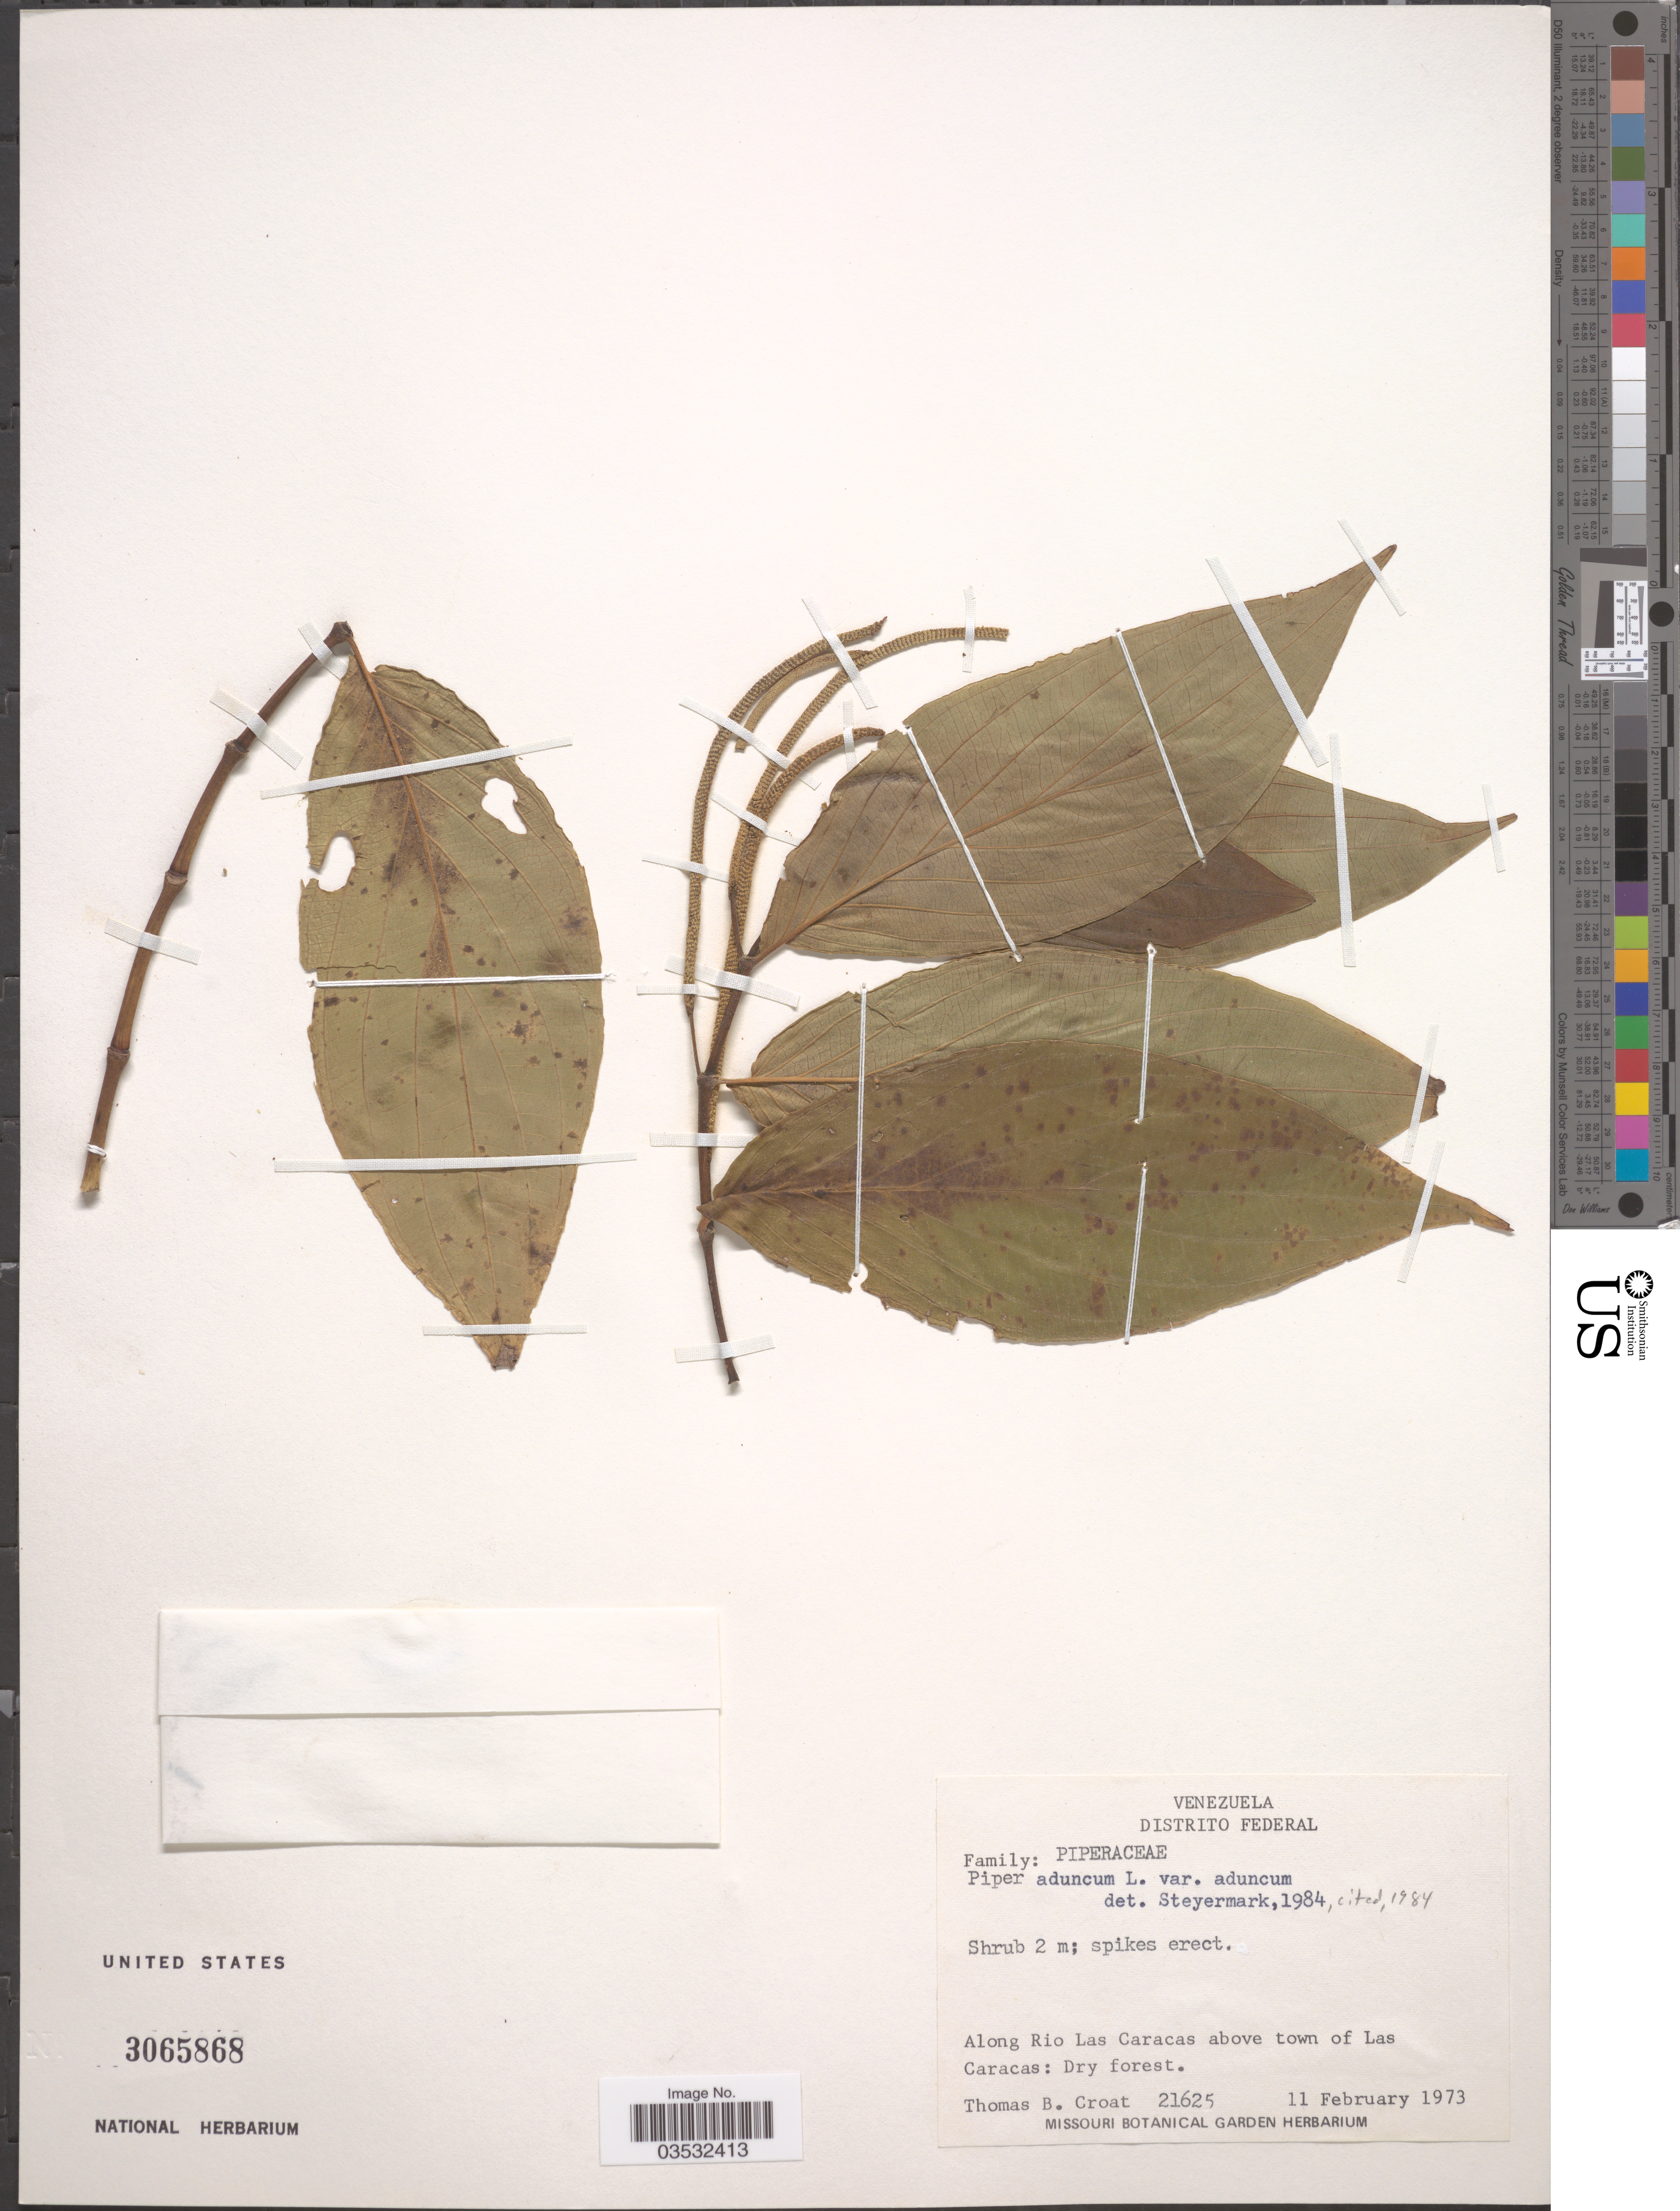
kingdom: Plantae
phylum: Tracheophyta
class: Magnoliopsida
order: Piperales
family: Piperaceae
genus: Piper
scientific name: Piper aduncum var. aduncum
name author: L.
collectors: T. B. Croat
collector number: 21625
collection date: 1973-02-11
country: Venezuela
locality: Distrito Federal. Along Rio Las Caracas above town of Las Caracas.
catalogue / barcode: US 3065868